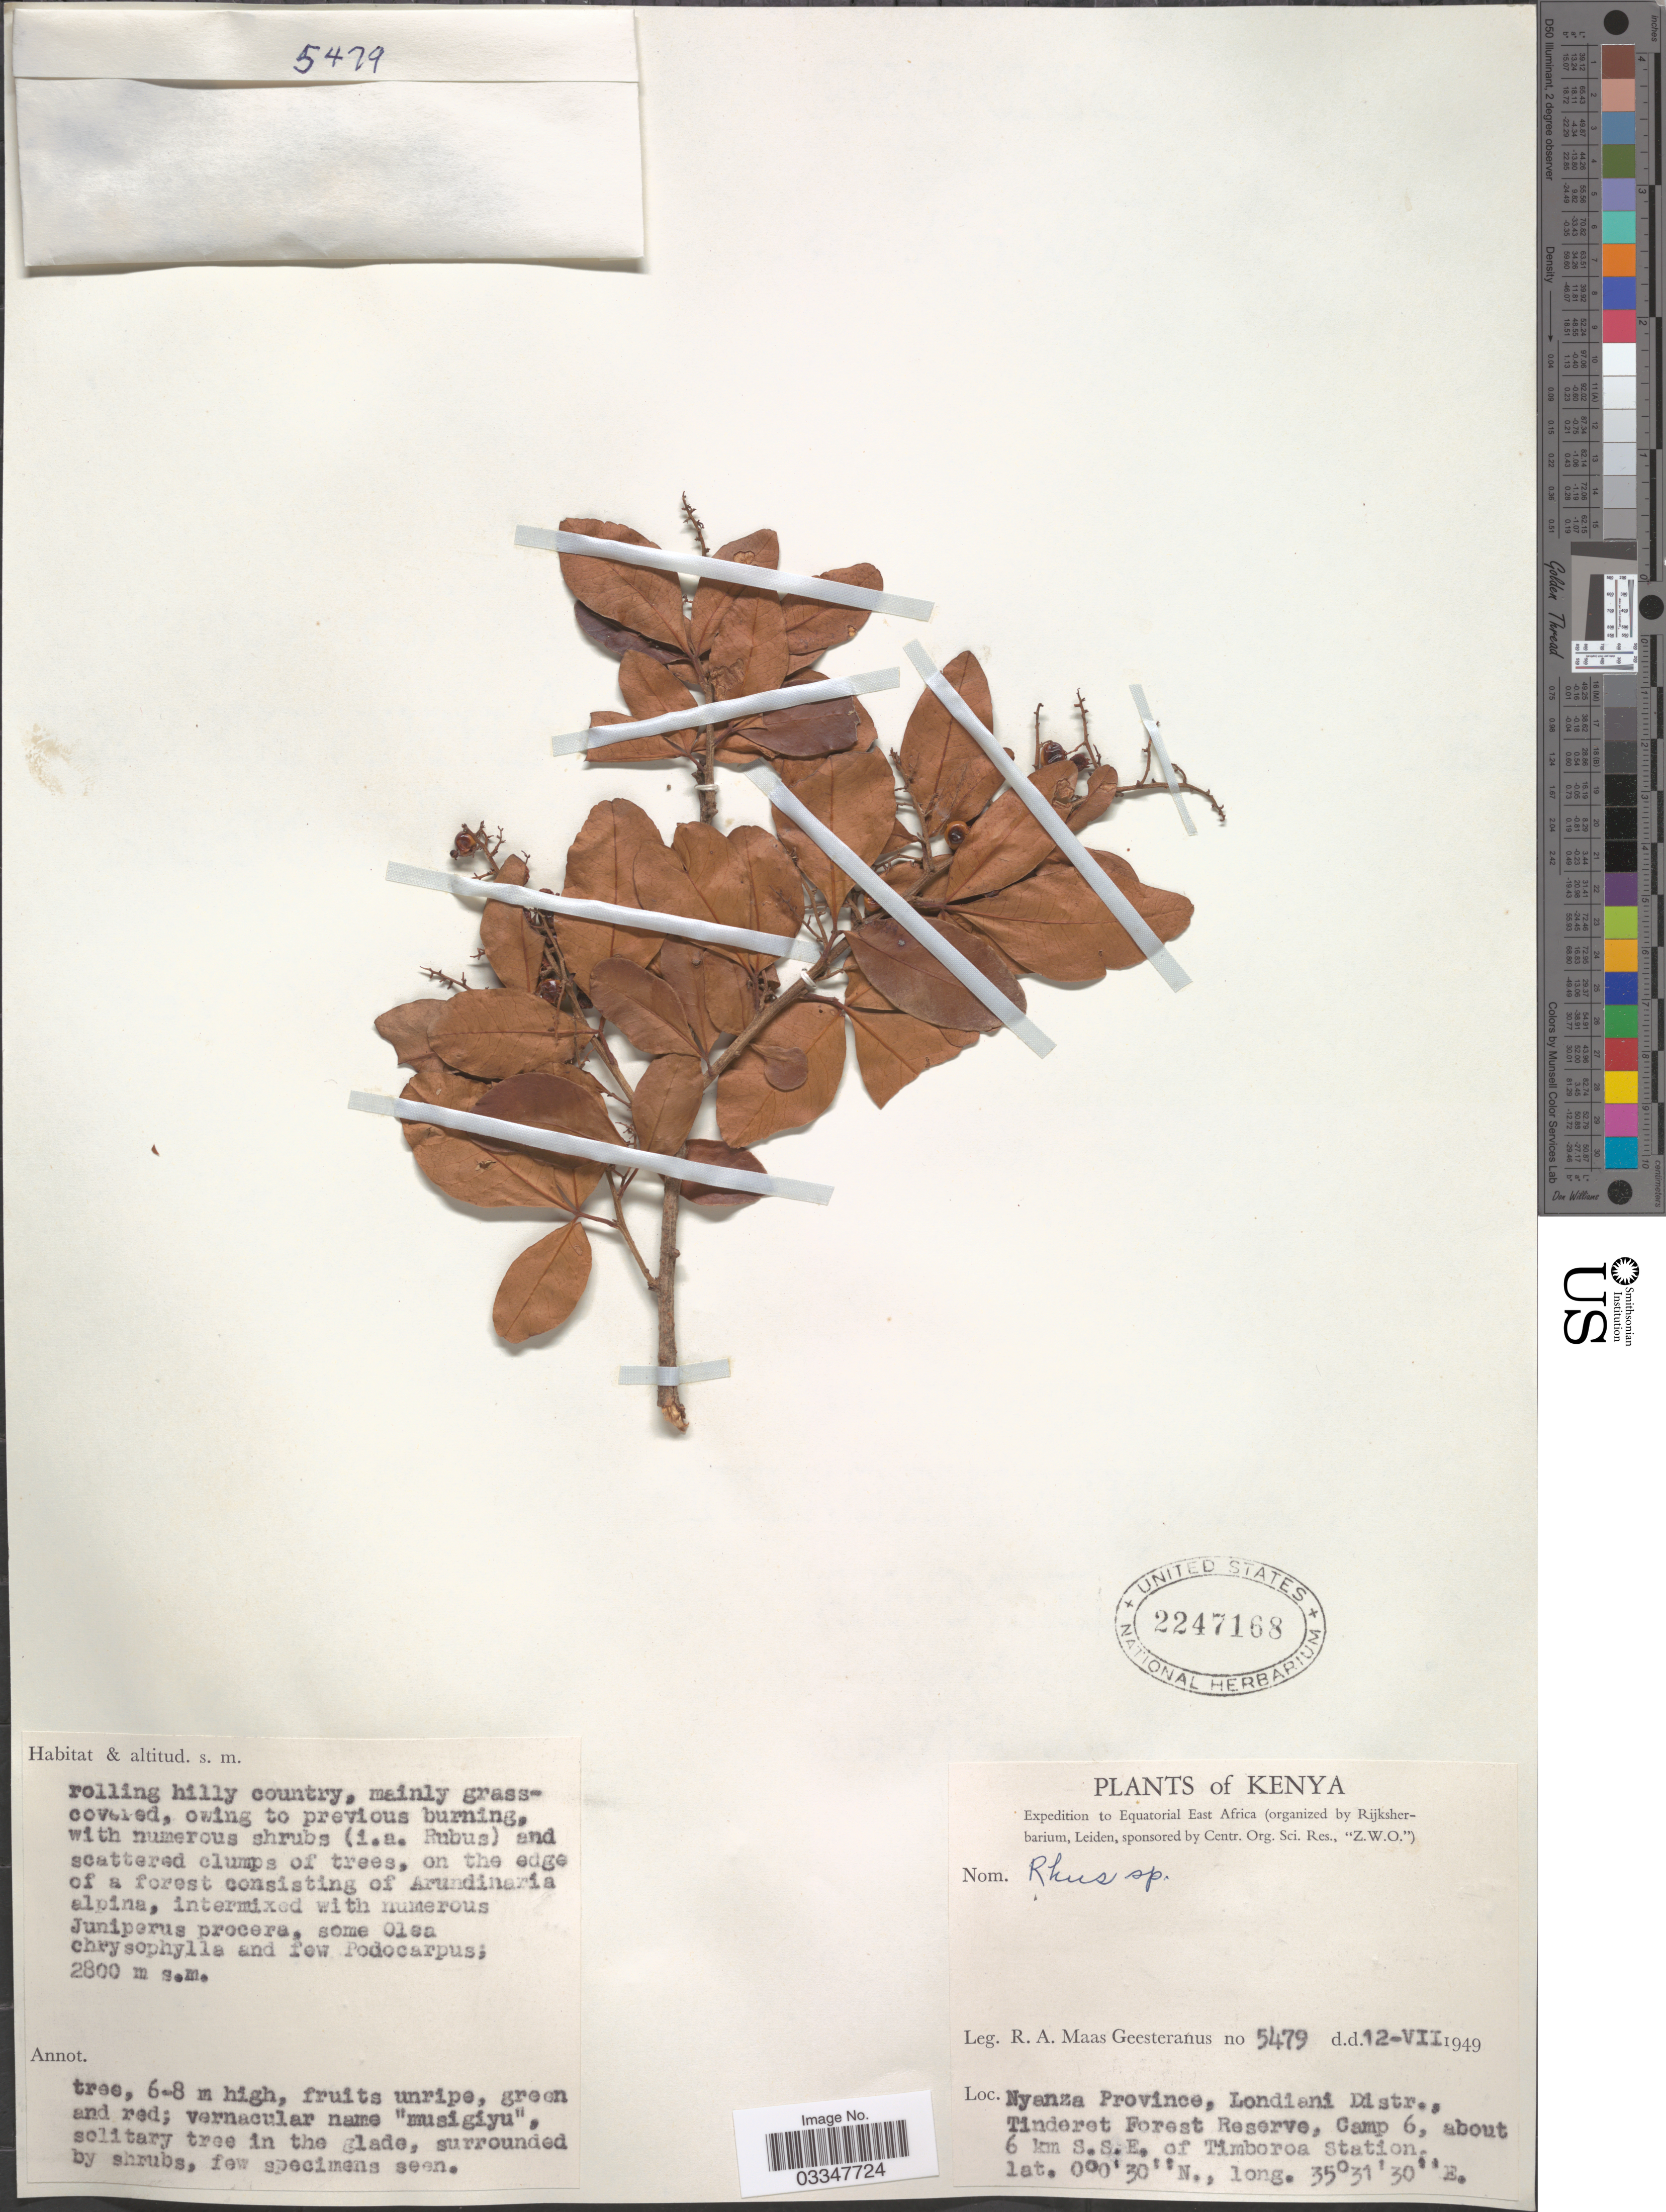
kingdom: Plantae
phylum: Tracheophyta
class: Magnoliopsida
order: Sapindales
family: Anacardiaceae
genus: Rhus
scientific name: Rhus sp.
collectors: R. A. Maas Geesteranus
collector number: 5479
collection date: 1949-07-12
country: Kenya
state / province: Kericho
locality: Equatorial East Africa. Nyanza Province, Londiani Distr., Tinderest Forest Reserve, Camp 6, about 6 km S.S.E. of Timboroa Station.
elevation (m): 2800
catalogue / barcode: US 2247168